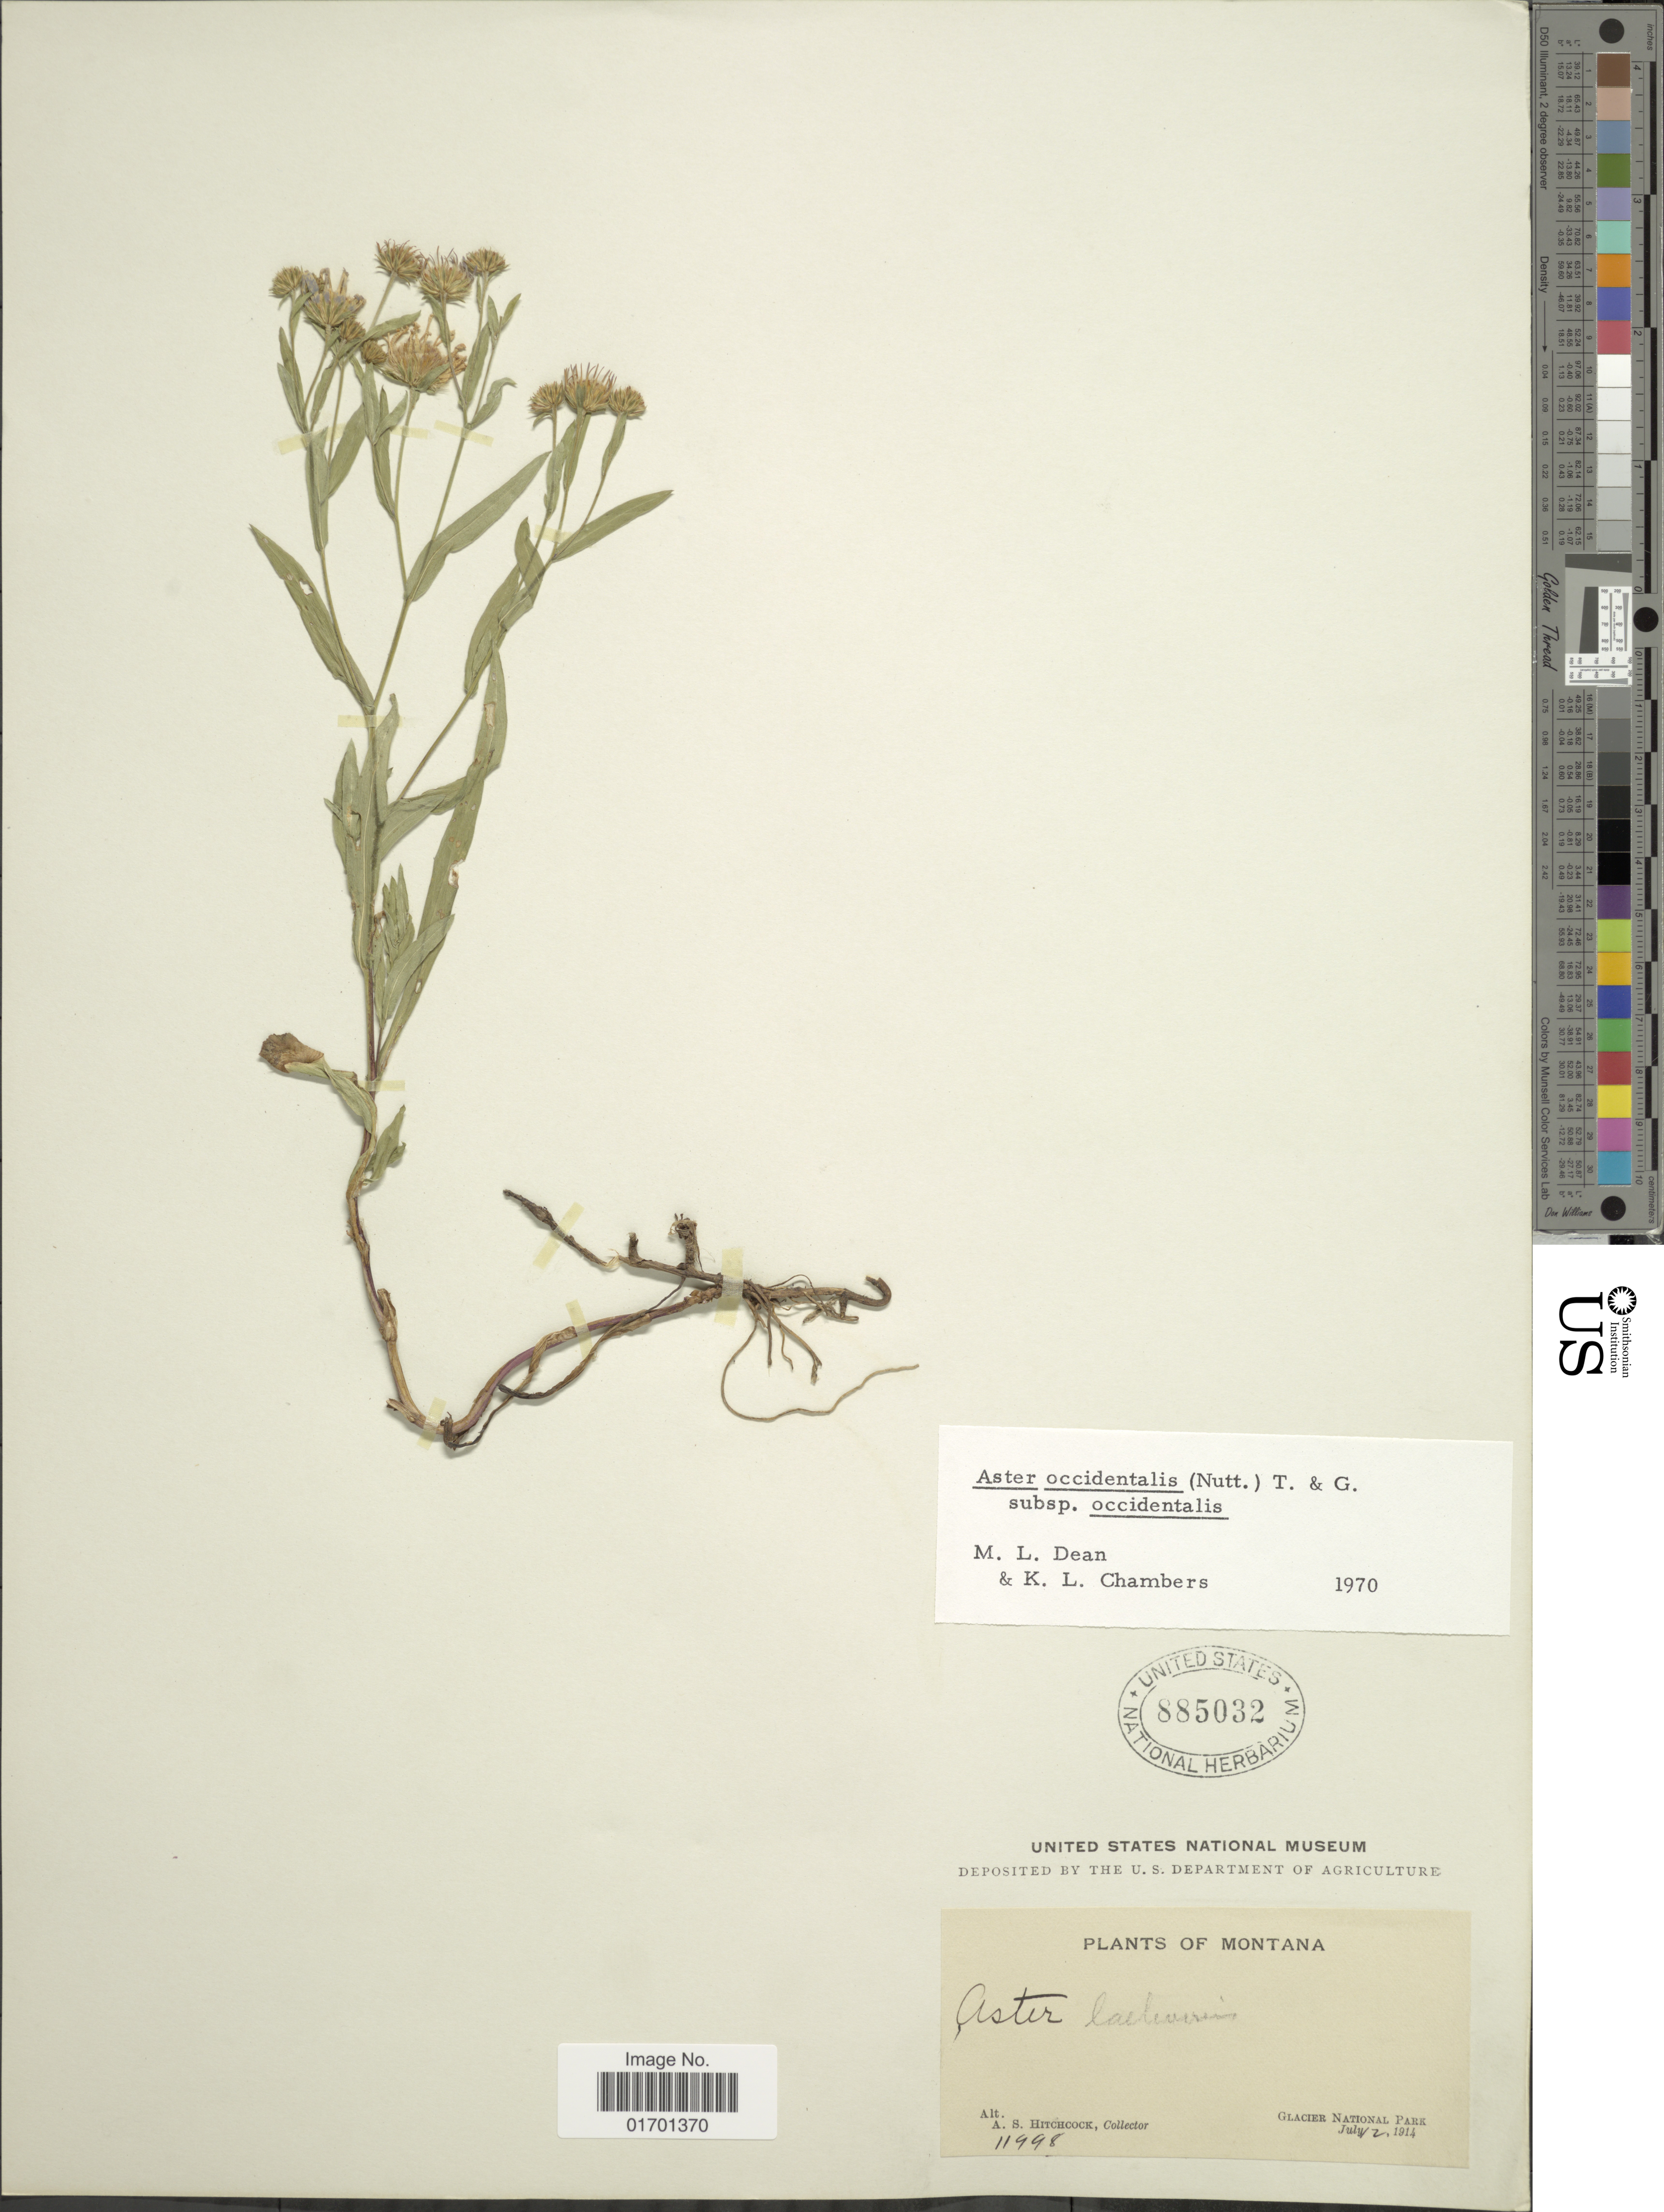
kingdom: Plantae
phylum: Tracheophyta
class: Magnoliopsida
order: Asterales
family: Asteraceae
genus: Symphyotrichum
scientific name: Symphyotrichum spathulatum var. spathulatum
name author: (Lindl.) G.L. Nesom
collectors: A. S. Hitchcock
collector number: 11998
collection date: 1914-07-02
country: United States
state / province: Montana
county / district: Flathead / Glacier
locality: Glacier National Park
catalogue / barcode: US 885032